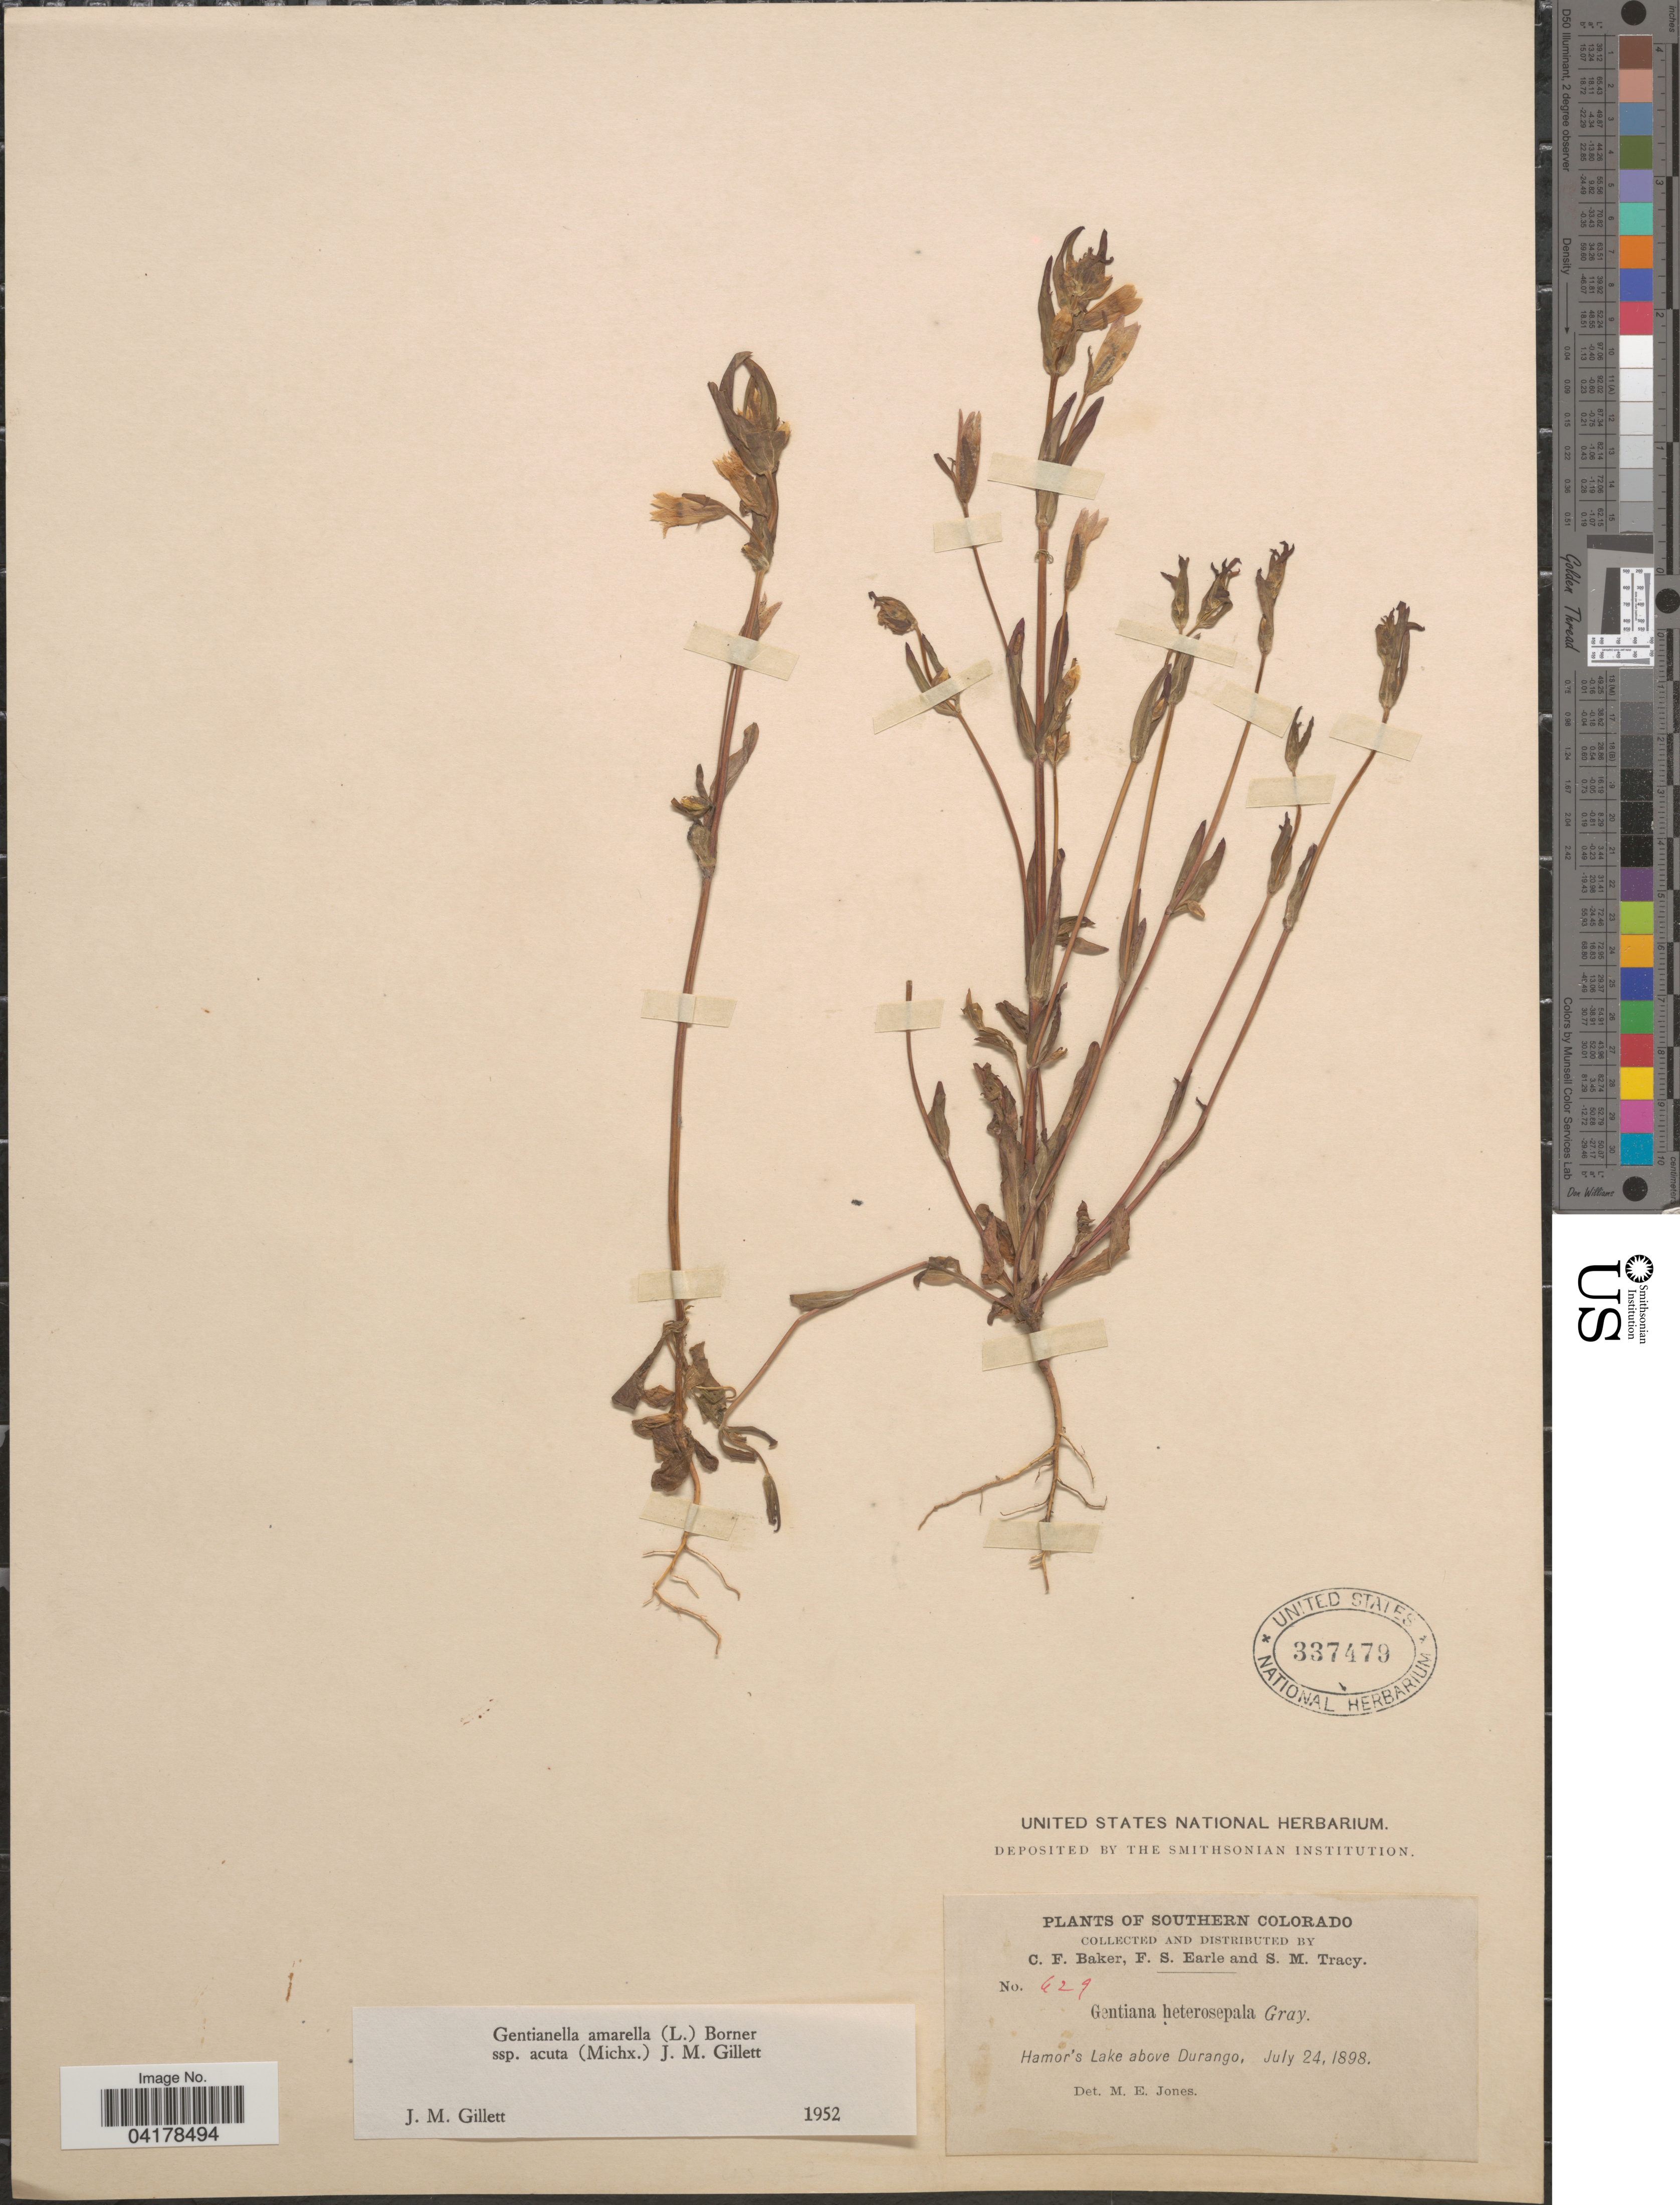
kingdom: Plantae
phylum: Tracheophyta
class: Magnoliopsida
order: Gentianales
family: Gentianaceae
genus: Gentianella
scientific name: Gentianella amarella subsp. acuta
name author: (Michx.) J.M. Gillett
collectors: C. F. Baker, F. S. Earle & S. M. Tracy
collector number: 629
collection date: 1898-07-24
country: United States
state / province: Colorado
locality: Southern Colorado. Hamor's Lake above Durango.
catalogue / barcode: US 337479